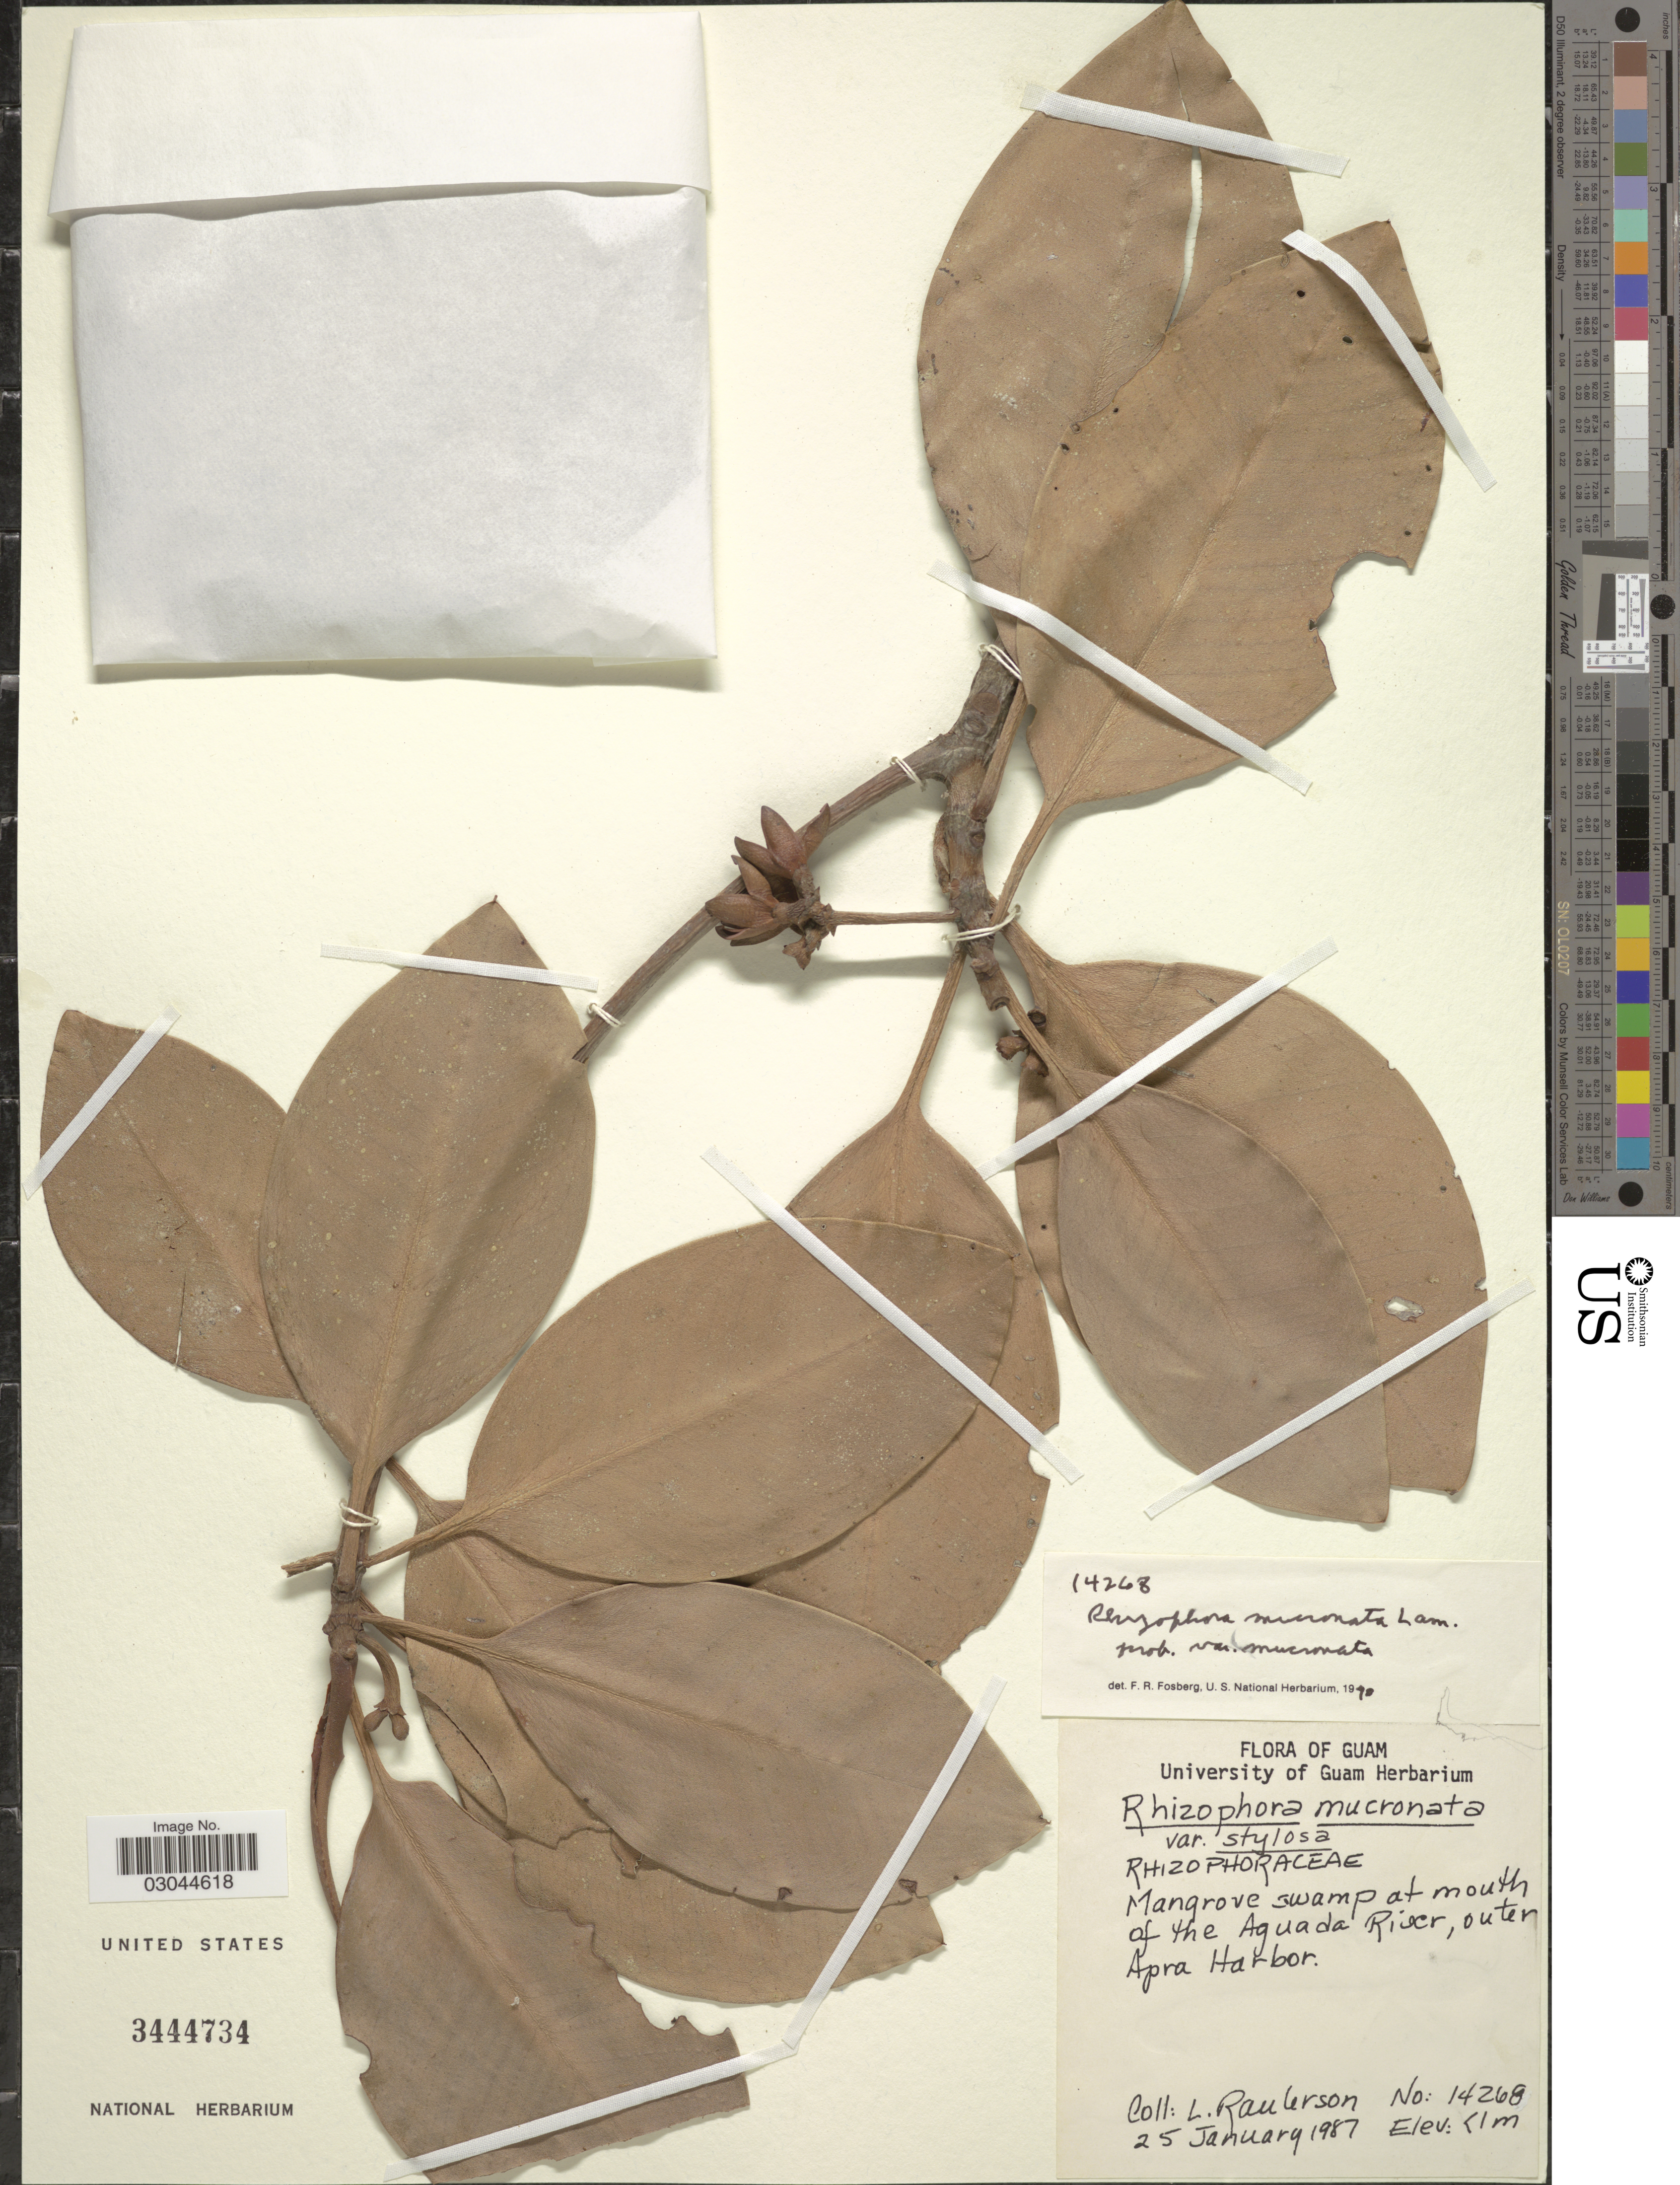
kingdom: Plantae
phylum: Tracheophyta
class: Magnoliopsida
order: Malpighiales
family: Rhizophoraceae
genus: Rhizophora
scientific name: Rhizophora mucronata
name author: Lam.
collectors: L. Raulerson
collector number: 14268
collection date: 1987-01-25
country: Guam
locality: Mangrove swamp at mouth of the Aguada river, outer Apra Harbor.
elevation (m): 1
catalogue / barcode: US 3444734